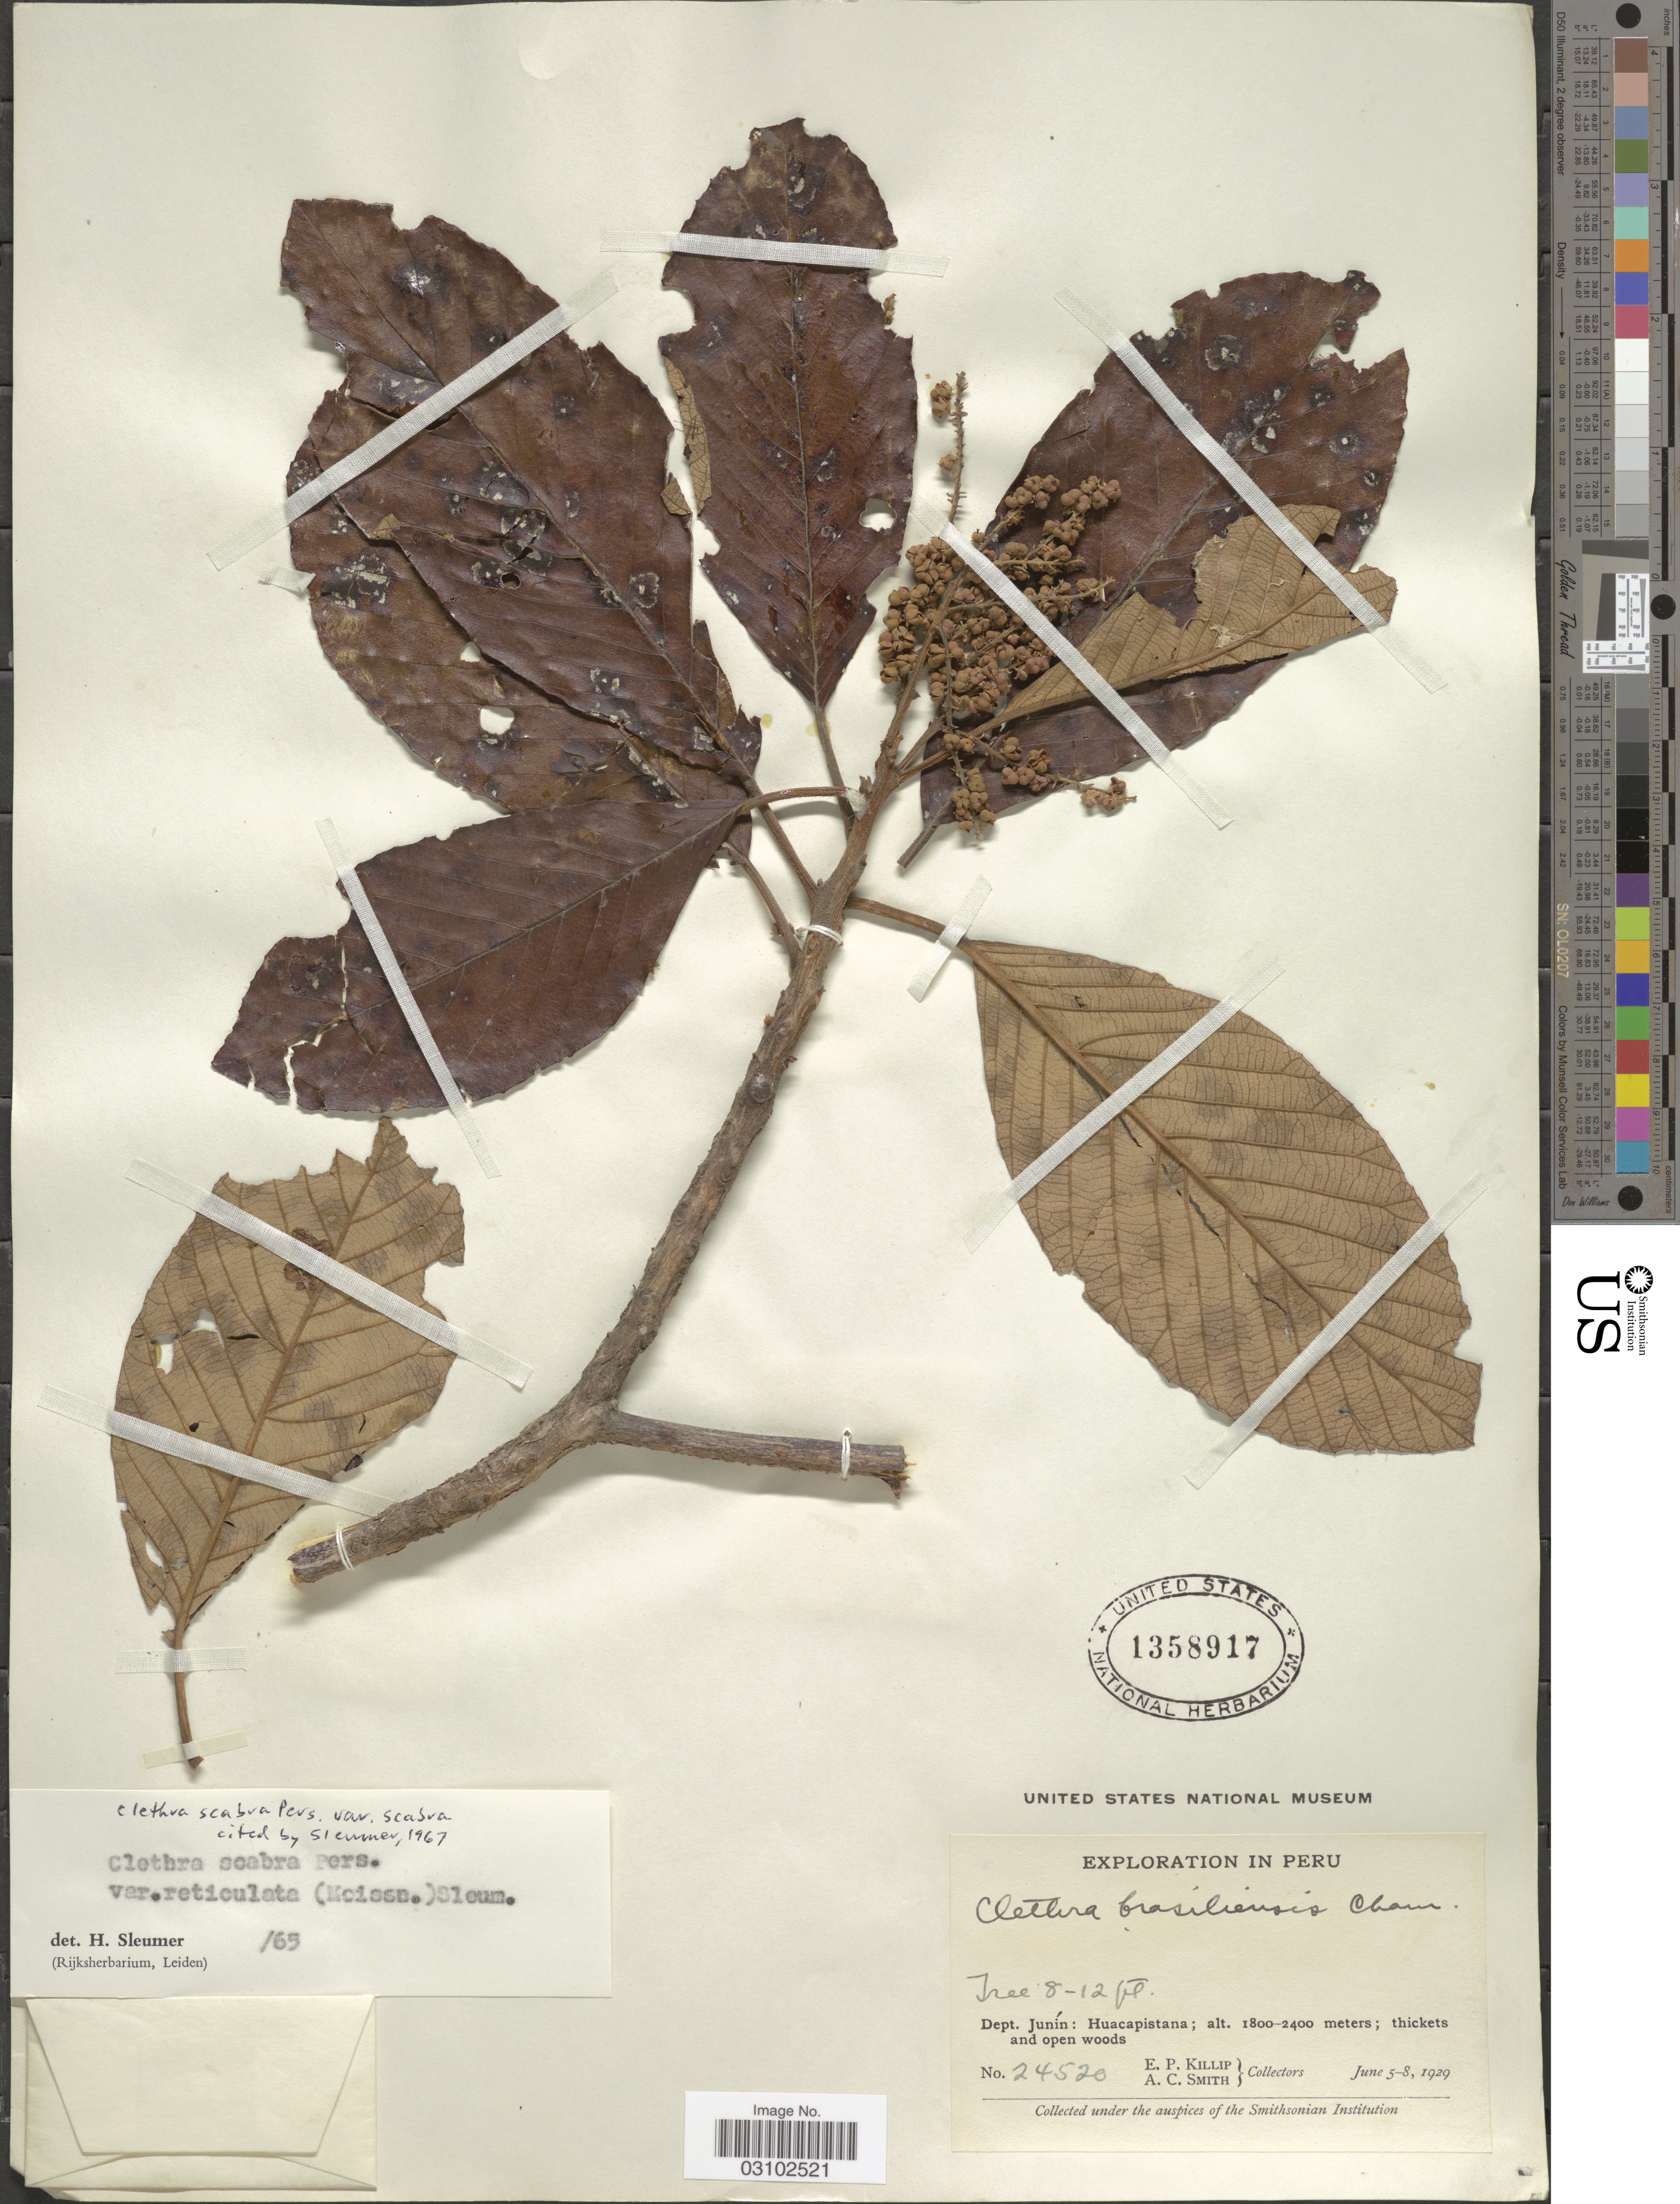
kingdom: Plantae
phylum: Tracheophyta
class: Magnoliopsida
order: Ericales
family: Clethraceae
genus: Clethra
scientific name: Clethra scabra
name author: Pers.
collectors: E. P. Killip & A. C. Smith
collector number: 24520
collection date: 1929-06-05/1929-06-08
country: Peru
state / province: Junín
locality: Dept. Junín: Huacapistana.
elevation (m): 1800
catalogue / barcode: US 1358917